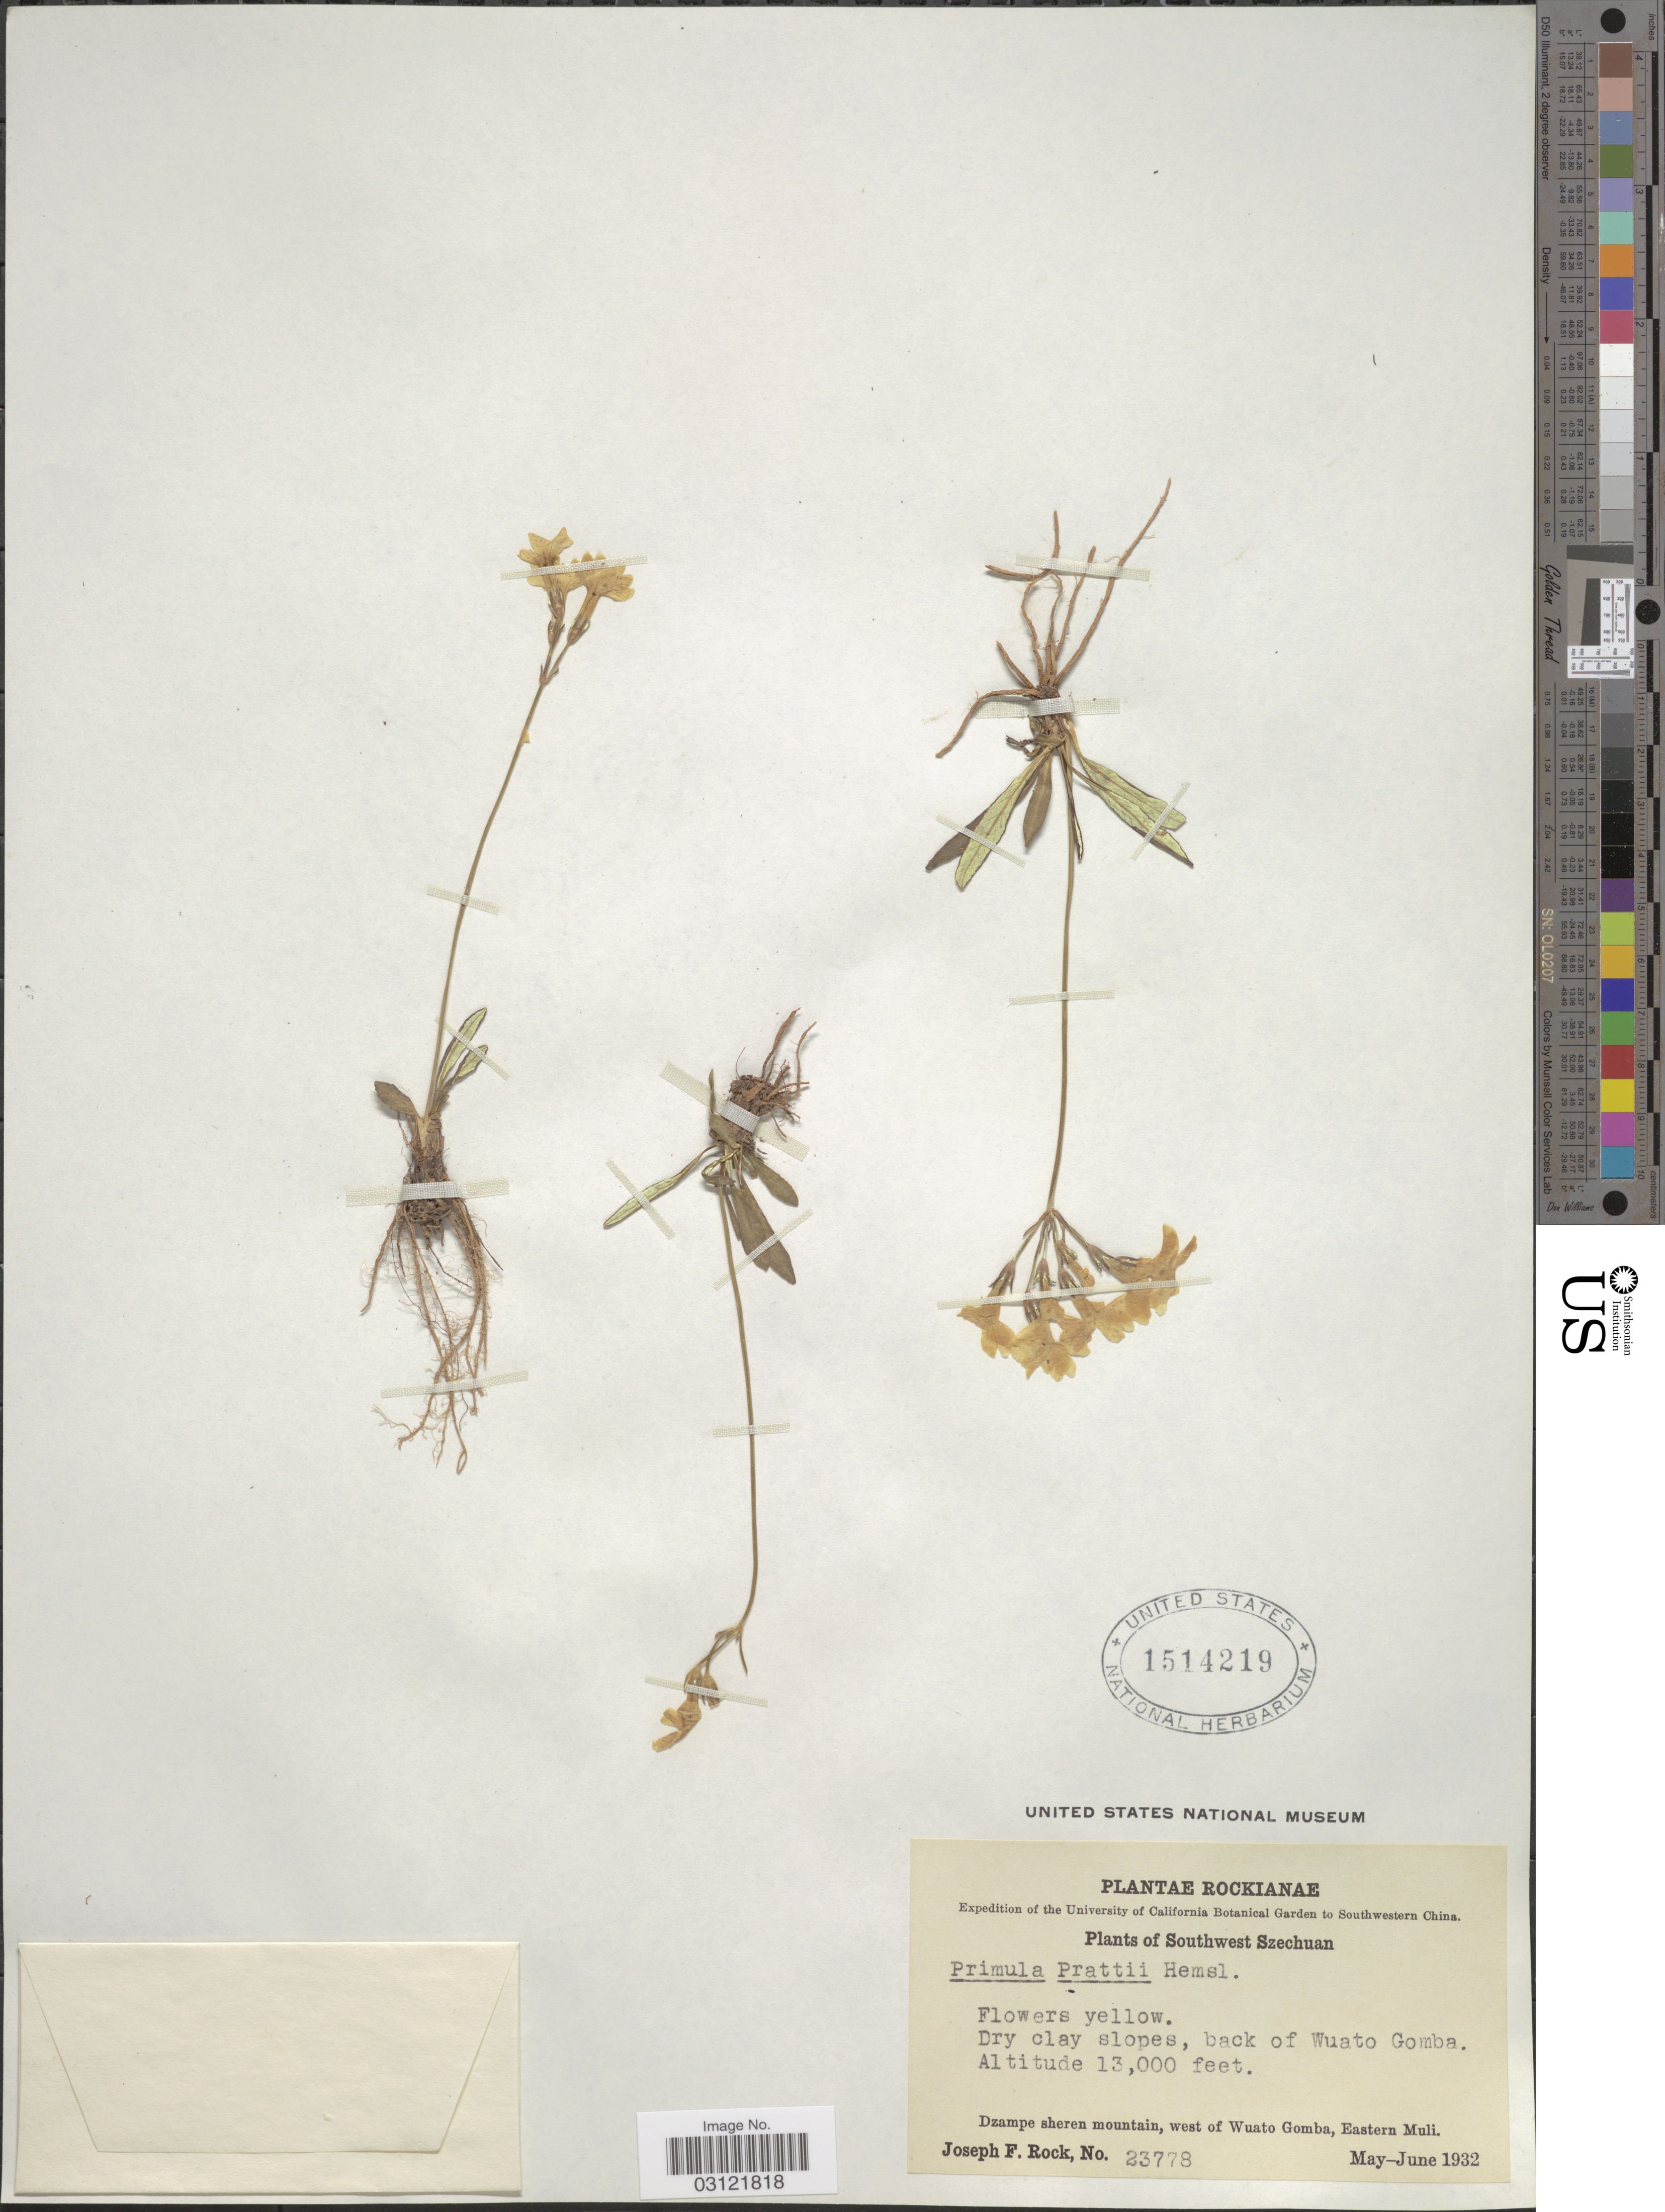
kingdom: Plantae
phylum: Tracheophyta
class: Magnoliopsida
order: Ericales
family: Primulaceae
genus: Primula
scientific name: Primula prattii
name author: Hemsl.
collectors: J. F. Rock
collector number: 23778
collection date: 1932-05/1932-06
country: China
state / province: Sichuan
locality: Southwestern China. Southwest Szechuan. Dry clay slopes, back of Wuato Gomba. Dzampe sheren mountain, west of Wuato Gomba, Eastern Muli.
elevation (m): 3962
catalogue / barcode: US 1514219